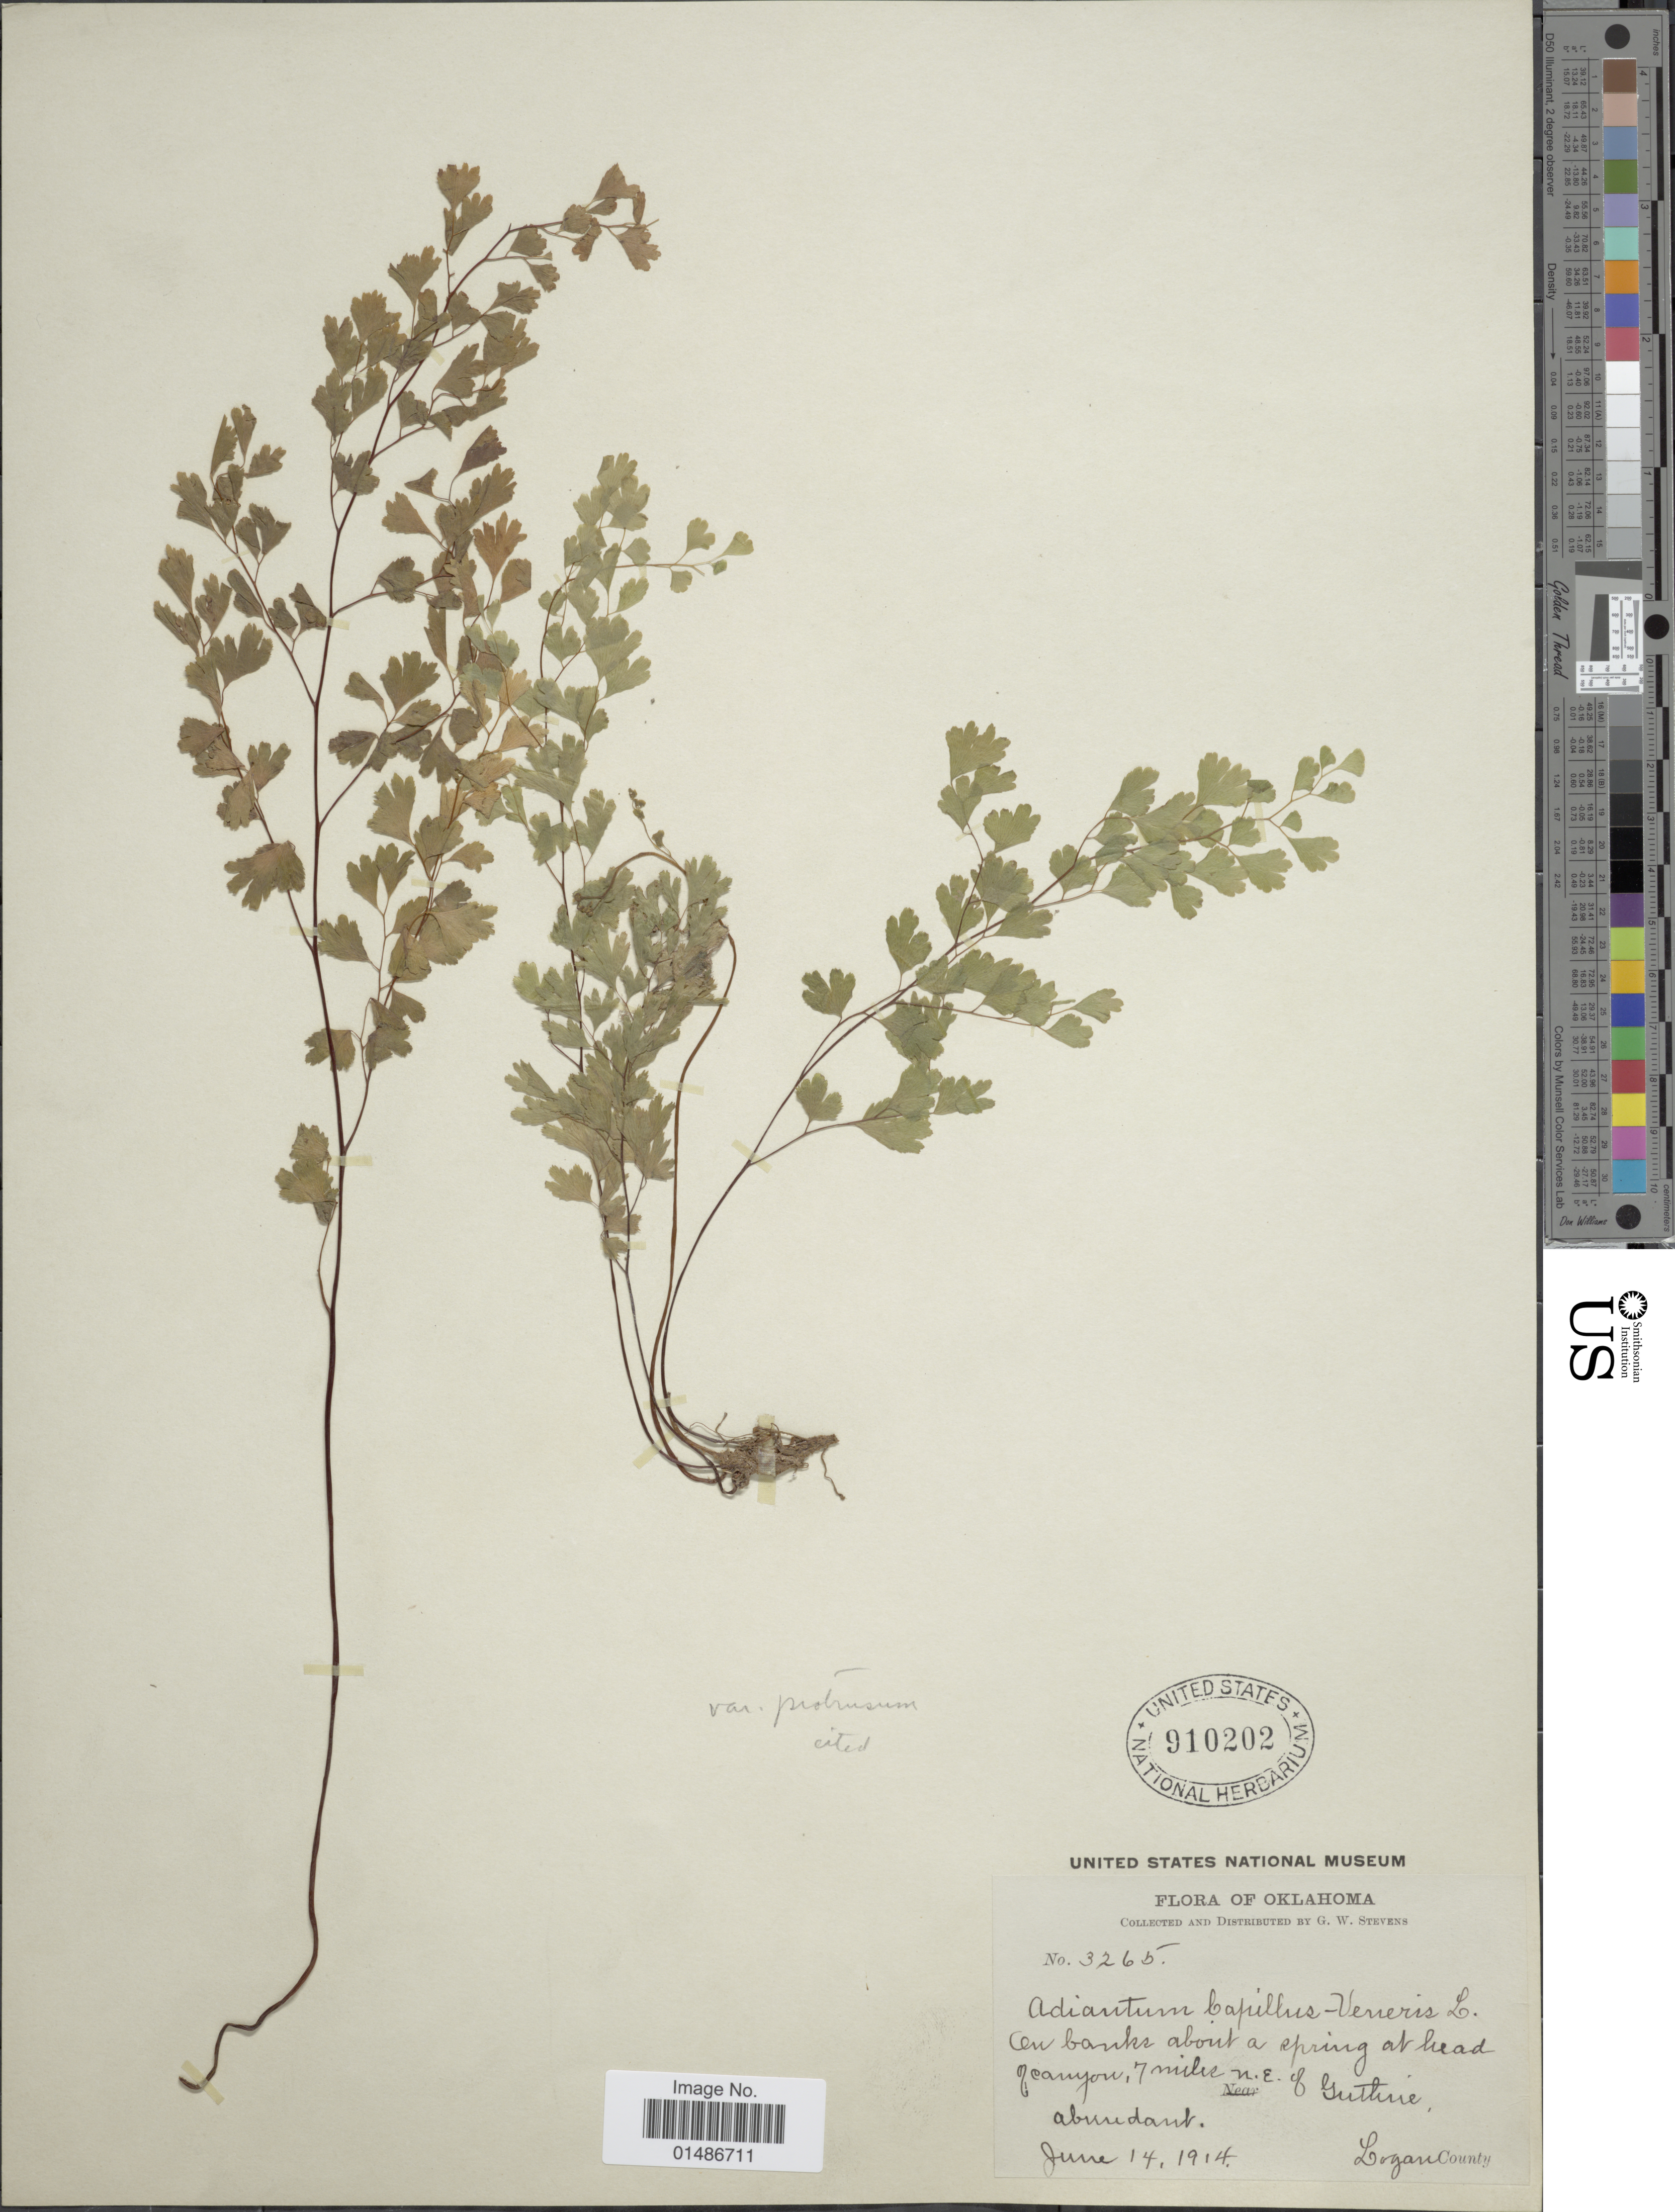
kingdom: Plantae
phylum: Tracheophyta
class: Polypodiopsida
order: Polypodiales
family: Pteridaceae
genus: Adiantum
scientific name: Adiantum capillus-veneris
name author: L.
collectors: G. W. Stevens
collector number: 3265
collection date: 1914-06-14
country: United States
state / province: Oklahoma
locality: On banks about a spring at head of canyon, 7 miles N.E. of Guthrie, abundant. Logan County.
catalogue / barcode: US 910202